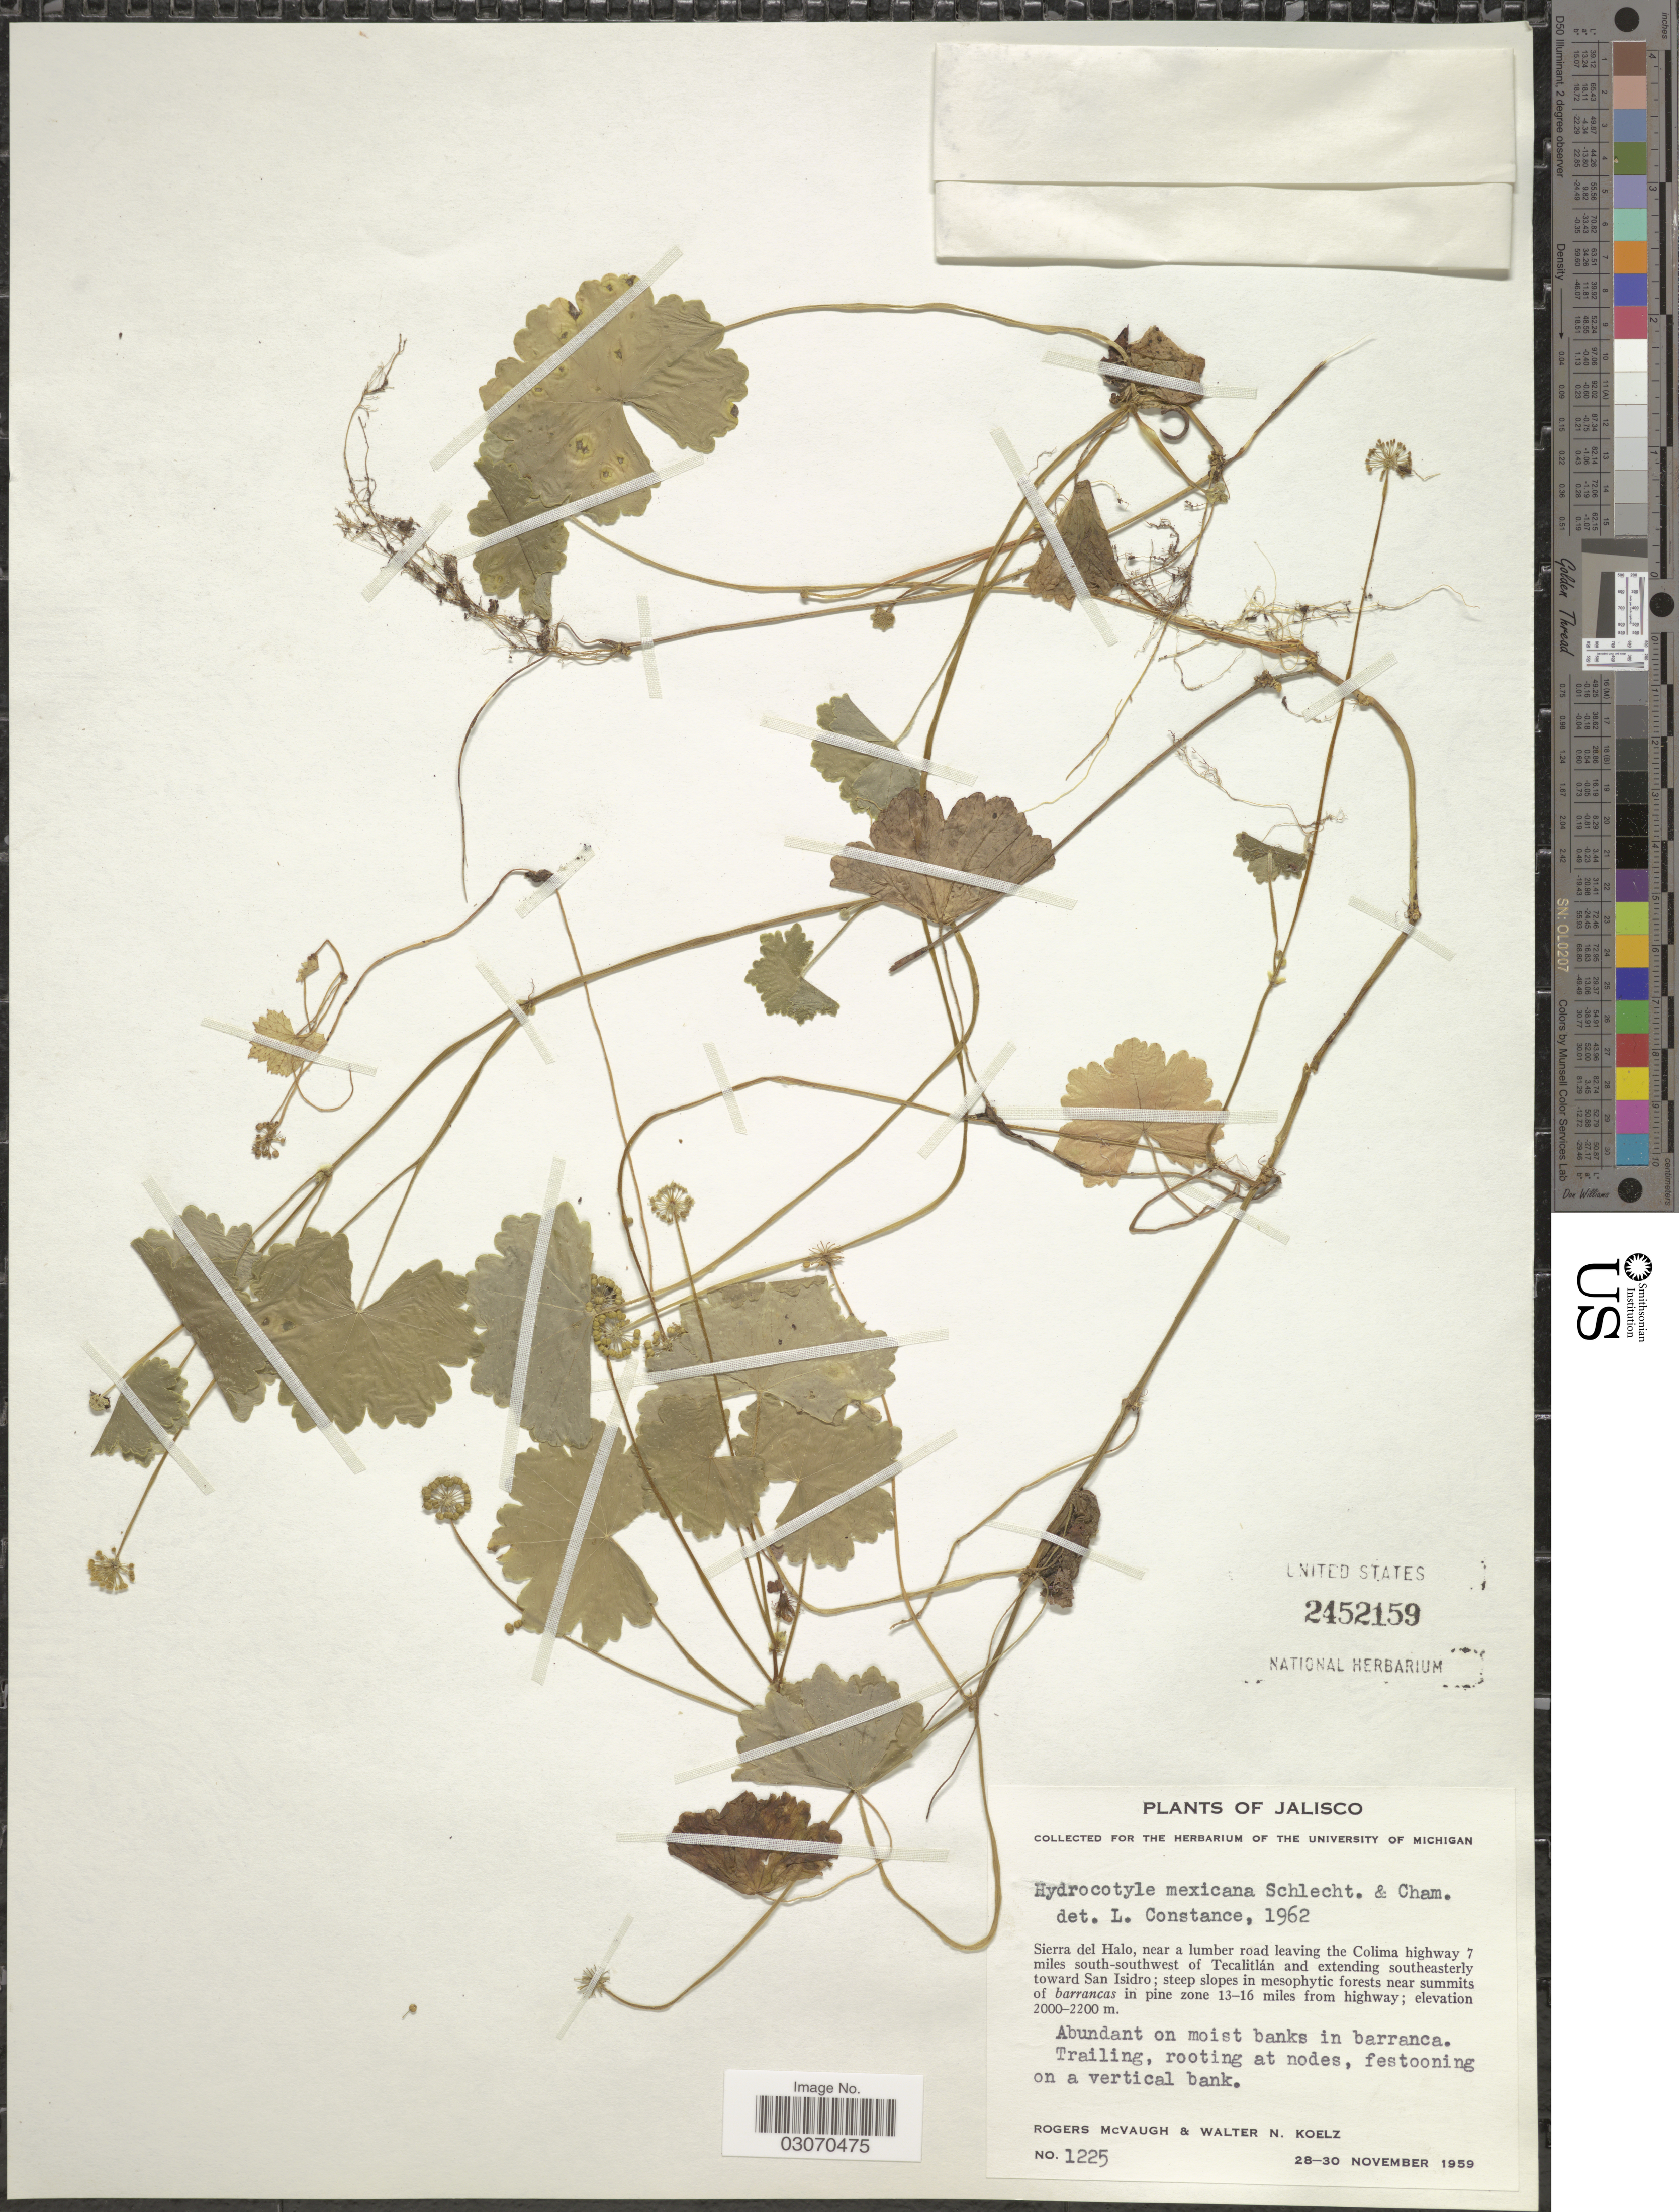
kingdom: Plantae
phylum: Tracheophyta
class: Magnoliopsida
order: Apiales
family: Araliaceae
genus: Hydrocotyle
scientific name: Hydrocotyle mexicana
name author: Schltdl. & Cham.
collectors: R. McVaugh & W. N. Koelz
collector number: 1225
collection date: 1959-11-28/1959-11-30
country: Mexico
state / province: Jalisco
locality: Sierra del Halo, near a lumber road leaving the Colima highway 7 miles south-southwest of Tecalitlán and extending southeasterly toward San Isidro.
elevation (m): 2000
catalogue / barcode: US 2452159